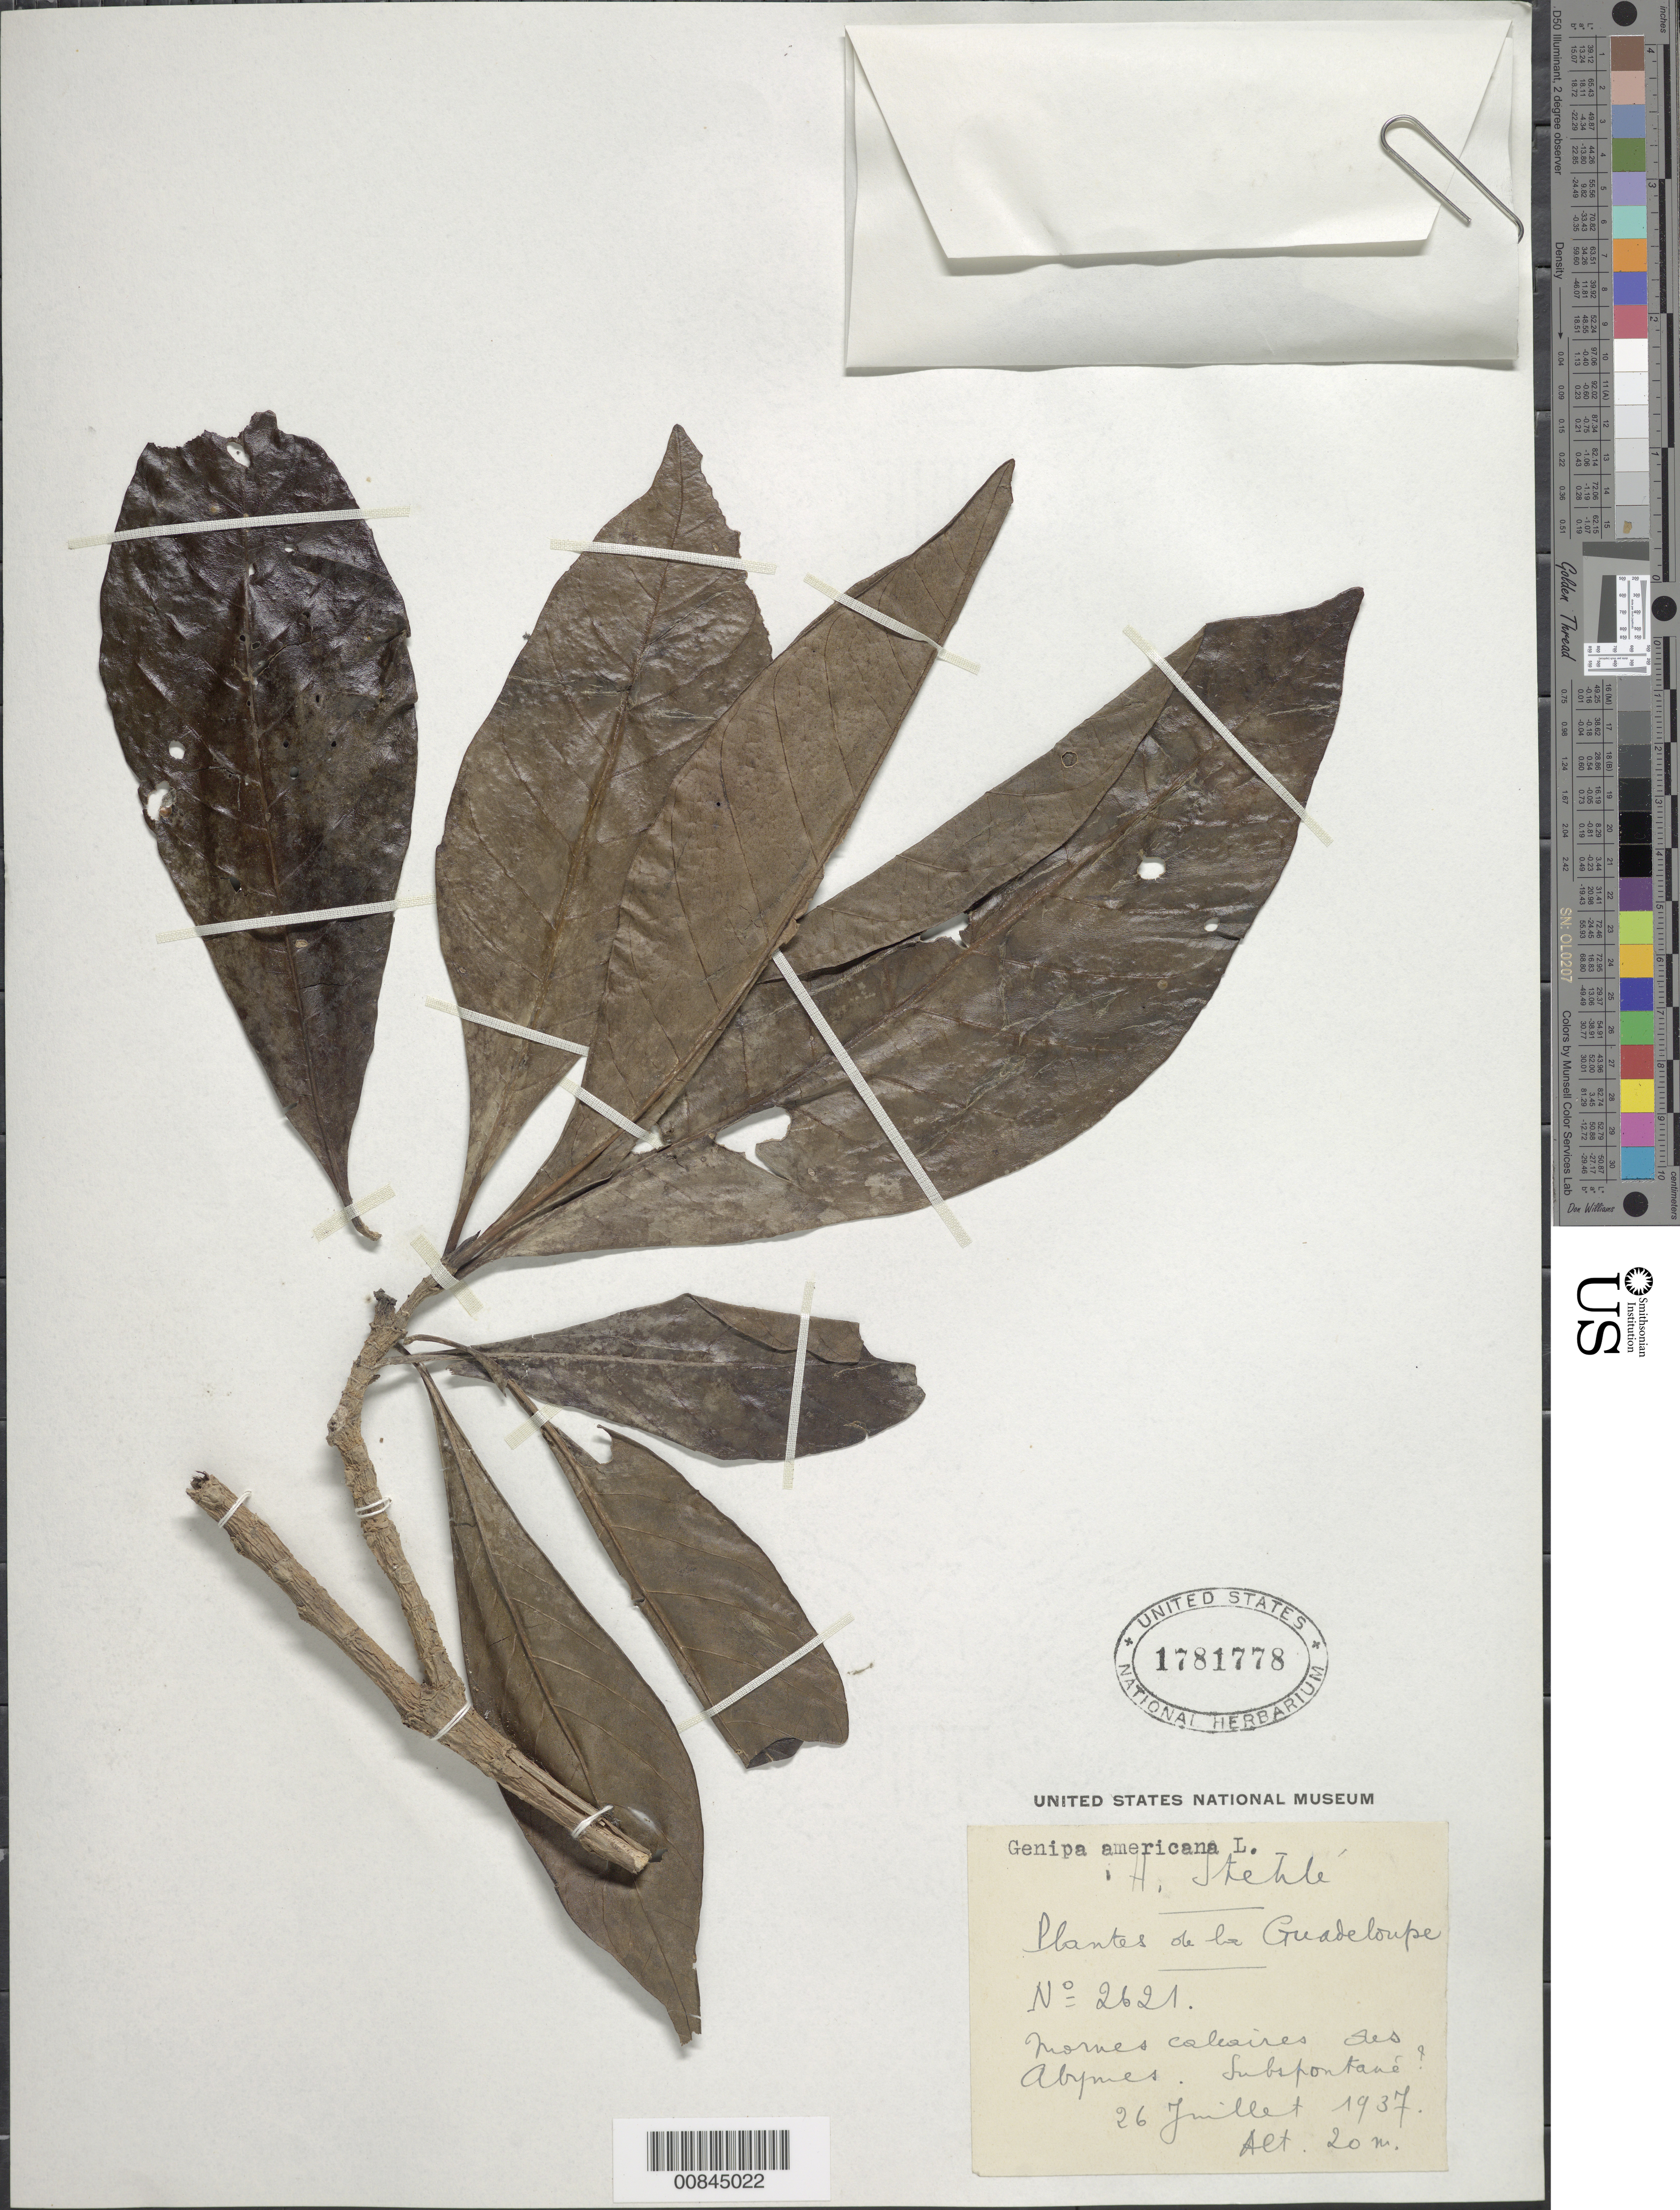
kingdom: Plantae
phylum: Tracheophyta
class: Magnoliopsida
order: Gentianales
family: Rubiaceae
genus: Genipa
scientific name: Genipa americana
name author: L.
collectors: H. Stehlé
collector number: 2621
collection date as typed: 26 Jul 1937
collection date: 1937-07-26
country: Guadeloupe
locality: Mornes des Abymes. "Subspontané"?"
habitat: Mornes calcaires secs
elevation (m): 20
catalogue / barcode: US 1781778